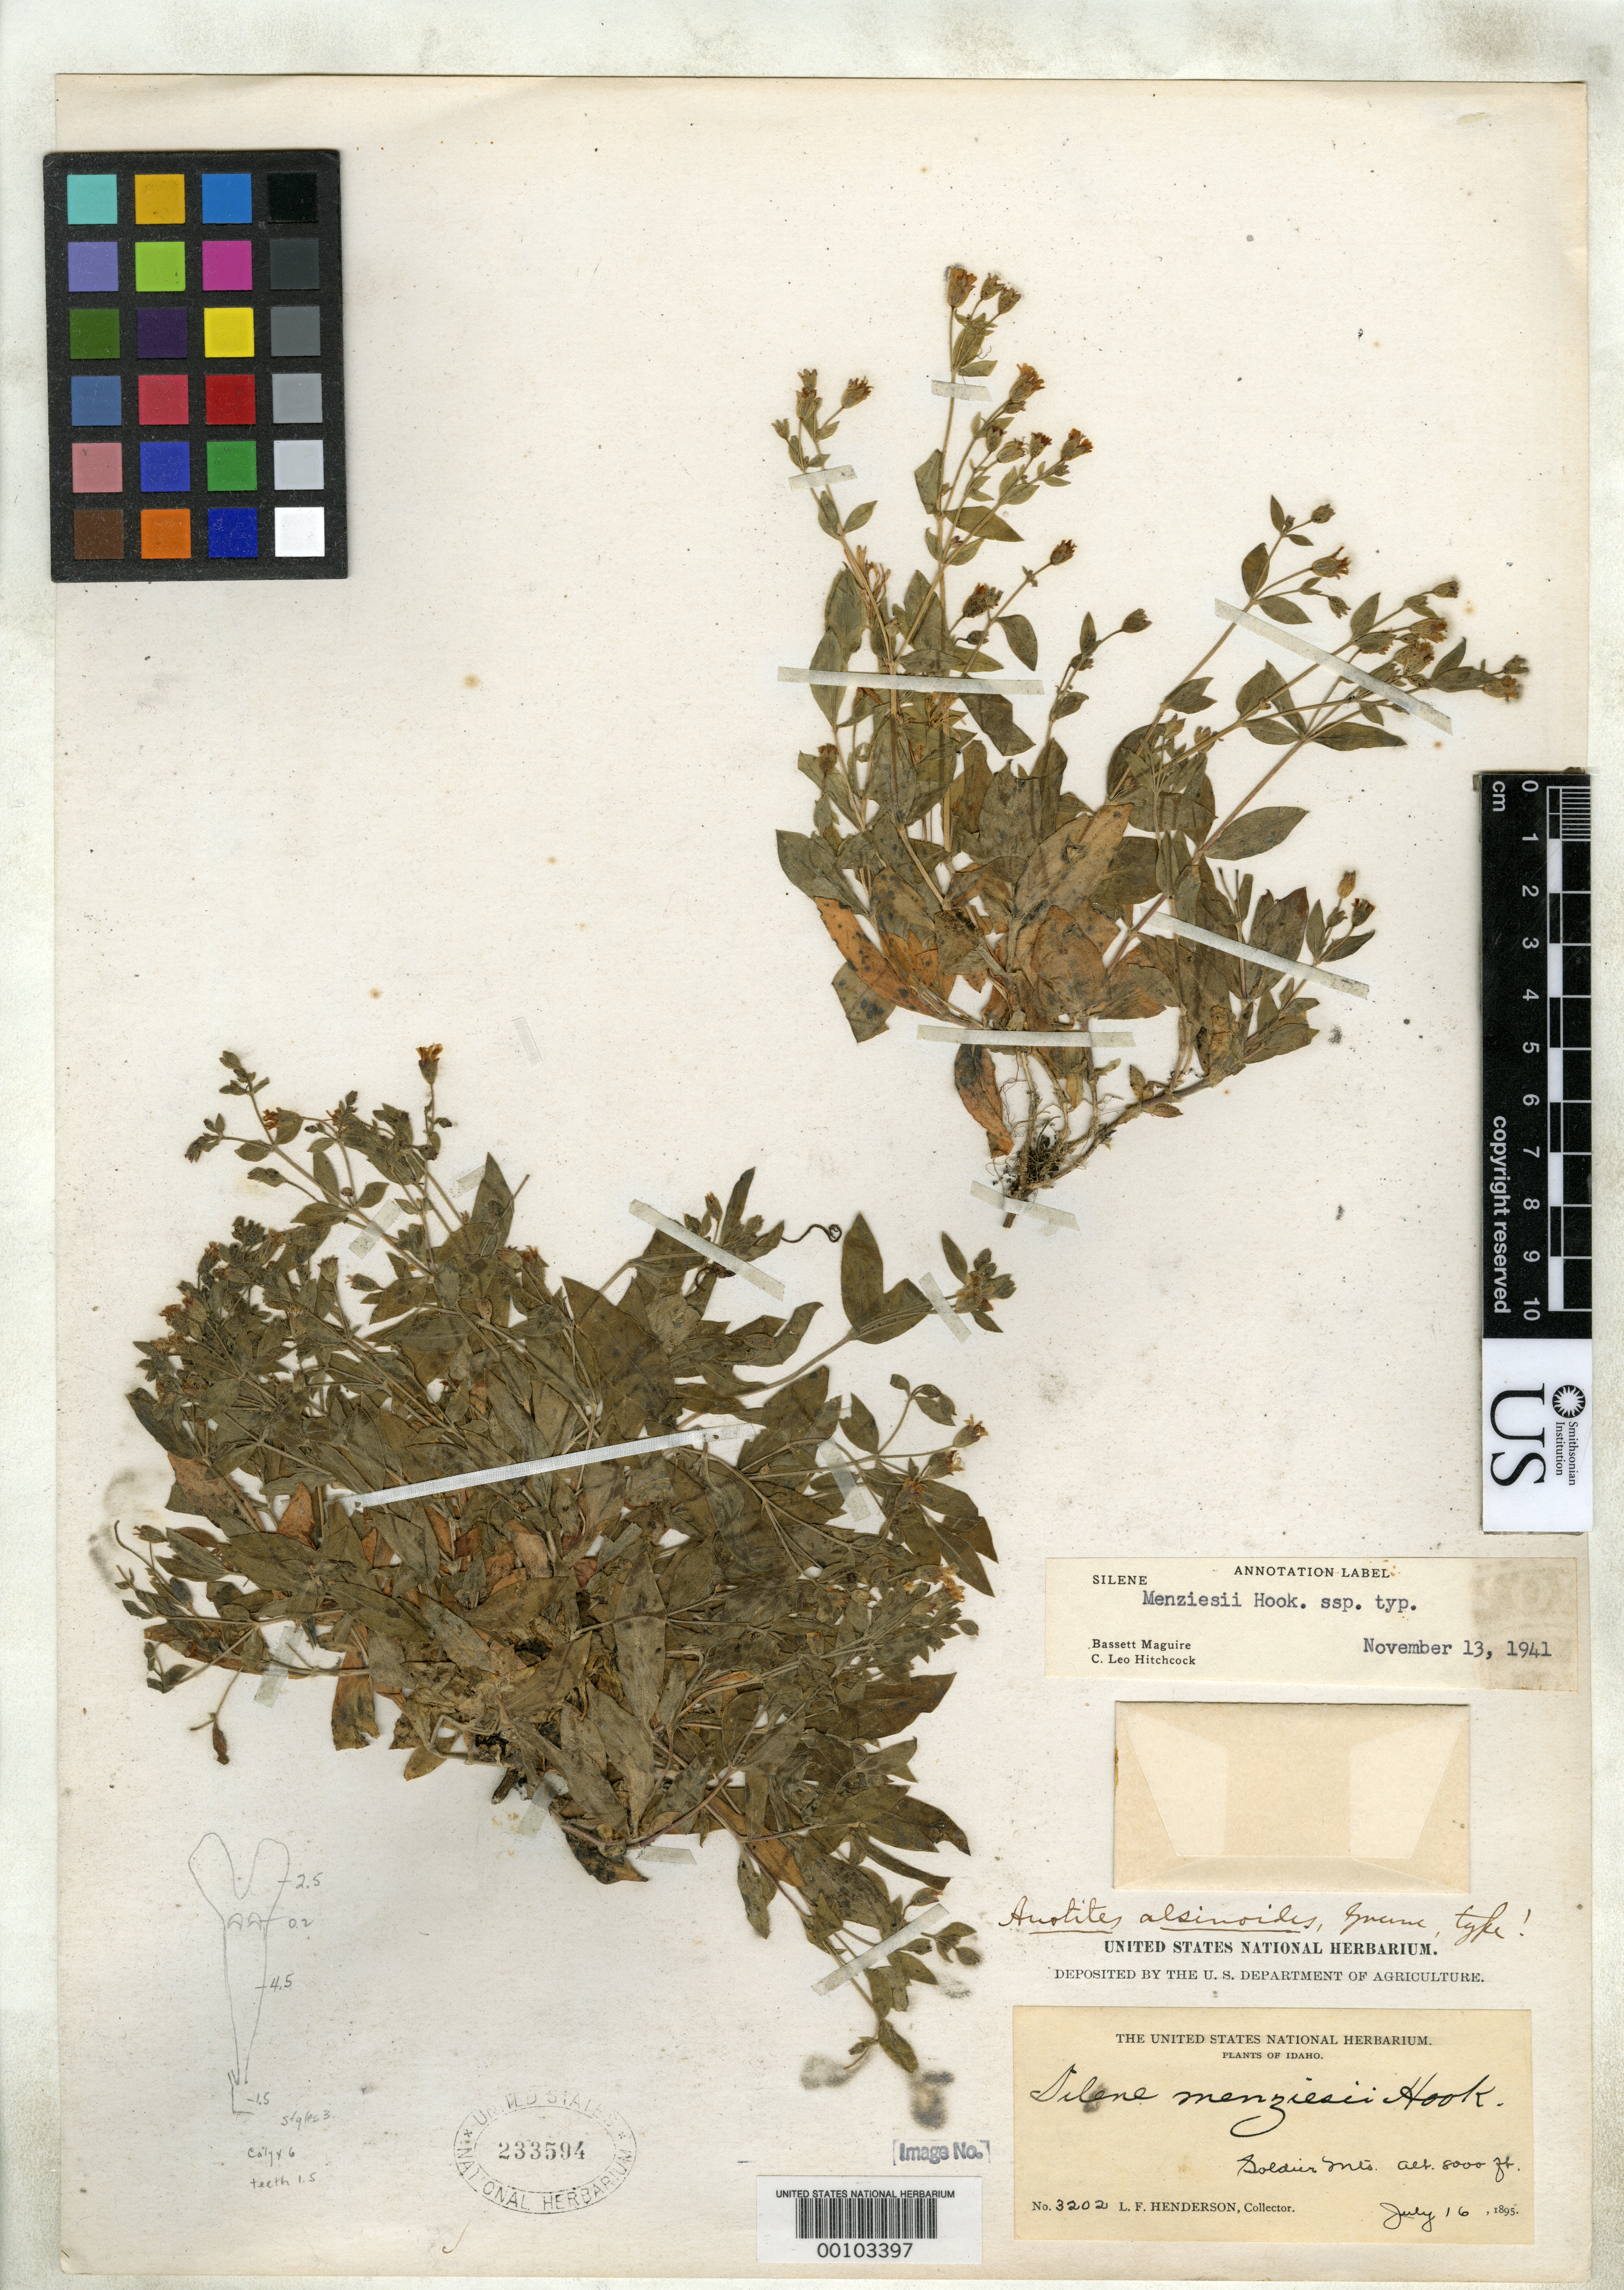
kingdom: Plantae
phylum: Tracheophyta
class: Magnoliopsida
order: Caryophyllales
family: Caryophyllaceae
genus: Anotites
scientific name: Anotites alsinoides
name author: Greene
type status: Holotype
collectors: L. F. Henderson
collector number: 3202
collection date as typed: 16 Jul 1895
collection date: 1895-07-16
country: United States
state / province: Idaho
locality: Soldier Mountains; alt. 8000 ft.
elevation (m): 2438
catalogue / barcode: US 233594